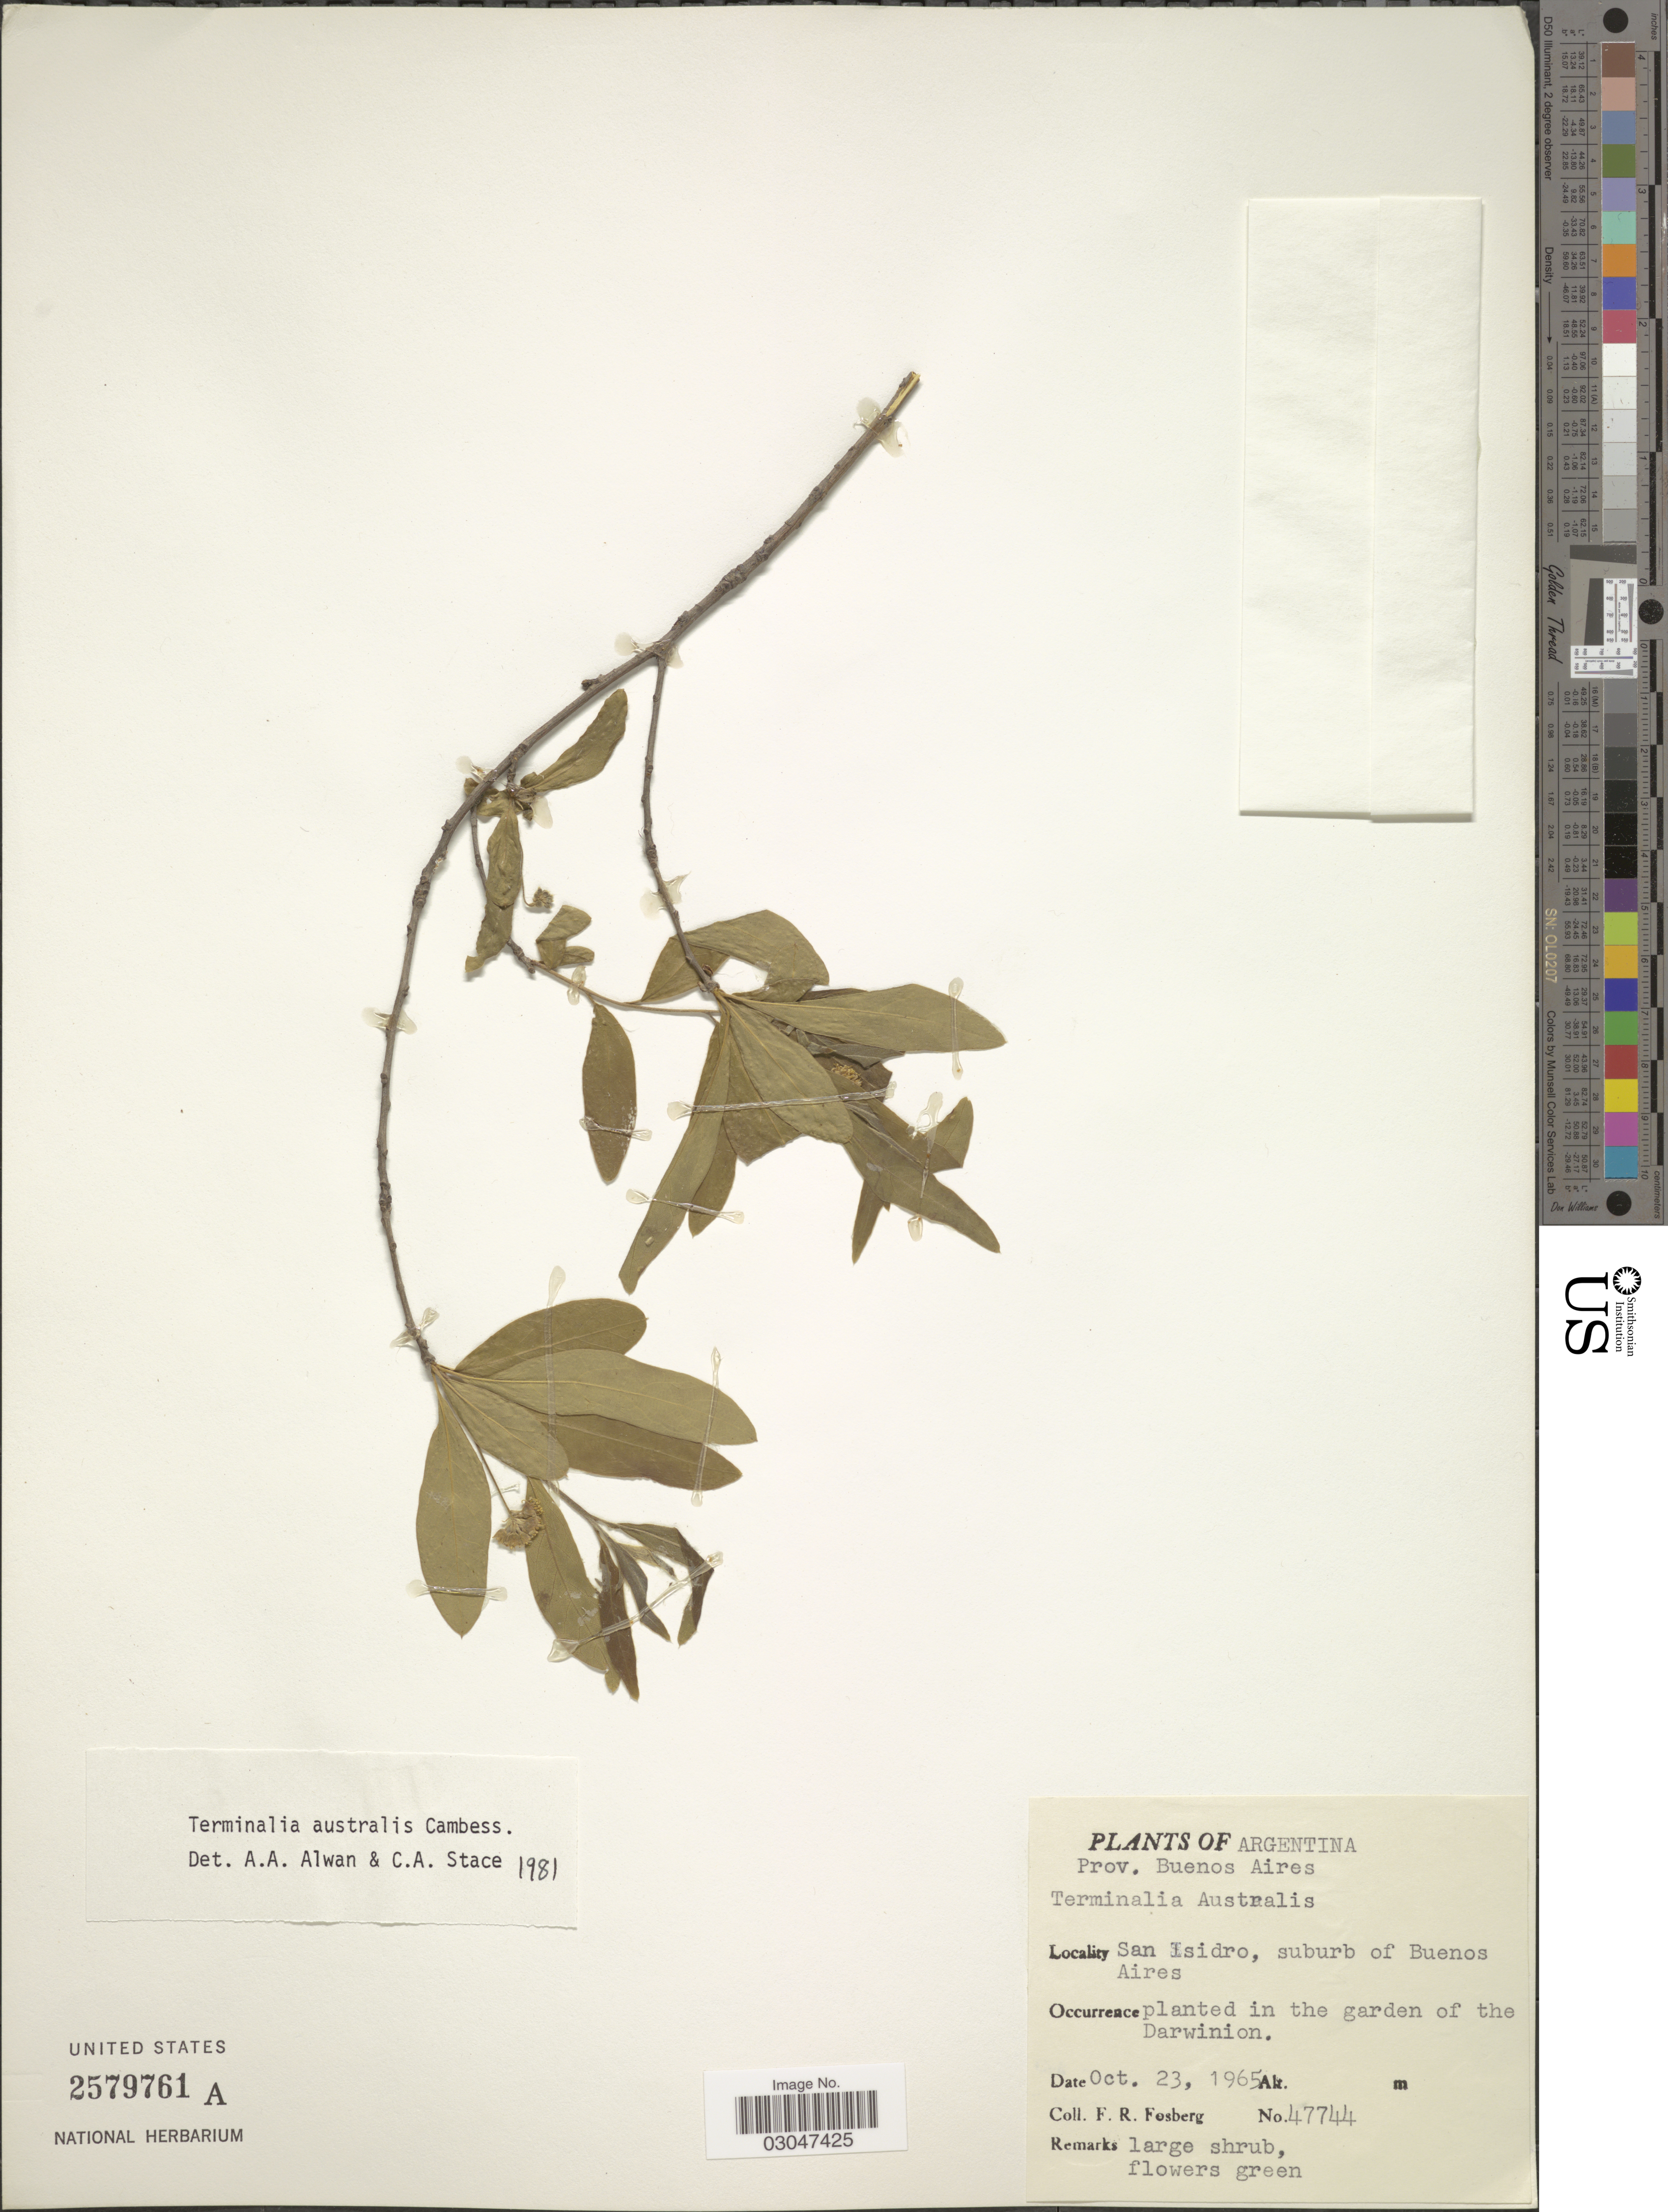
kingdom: Plantae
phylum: Tracheophyta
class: Magnoliopsida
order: Myrtales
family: Combretaceae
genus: Terminalia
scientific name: Terminalia australis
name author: Cambess.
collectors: F. R. Fosberg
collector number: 47744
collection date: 1965-10-23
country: Argentina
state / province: Buenos Aires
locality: San Isidro, suburb of Buenos Aires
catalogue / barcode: US 2579761A